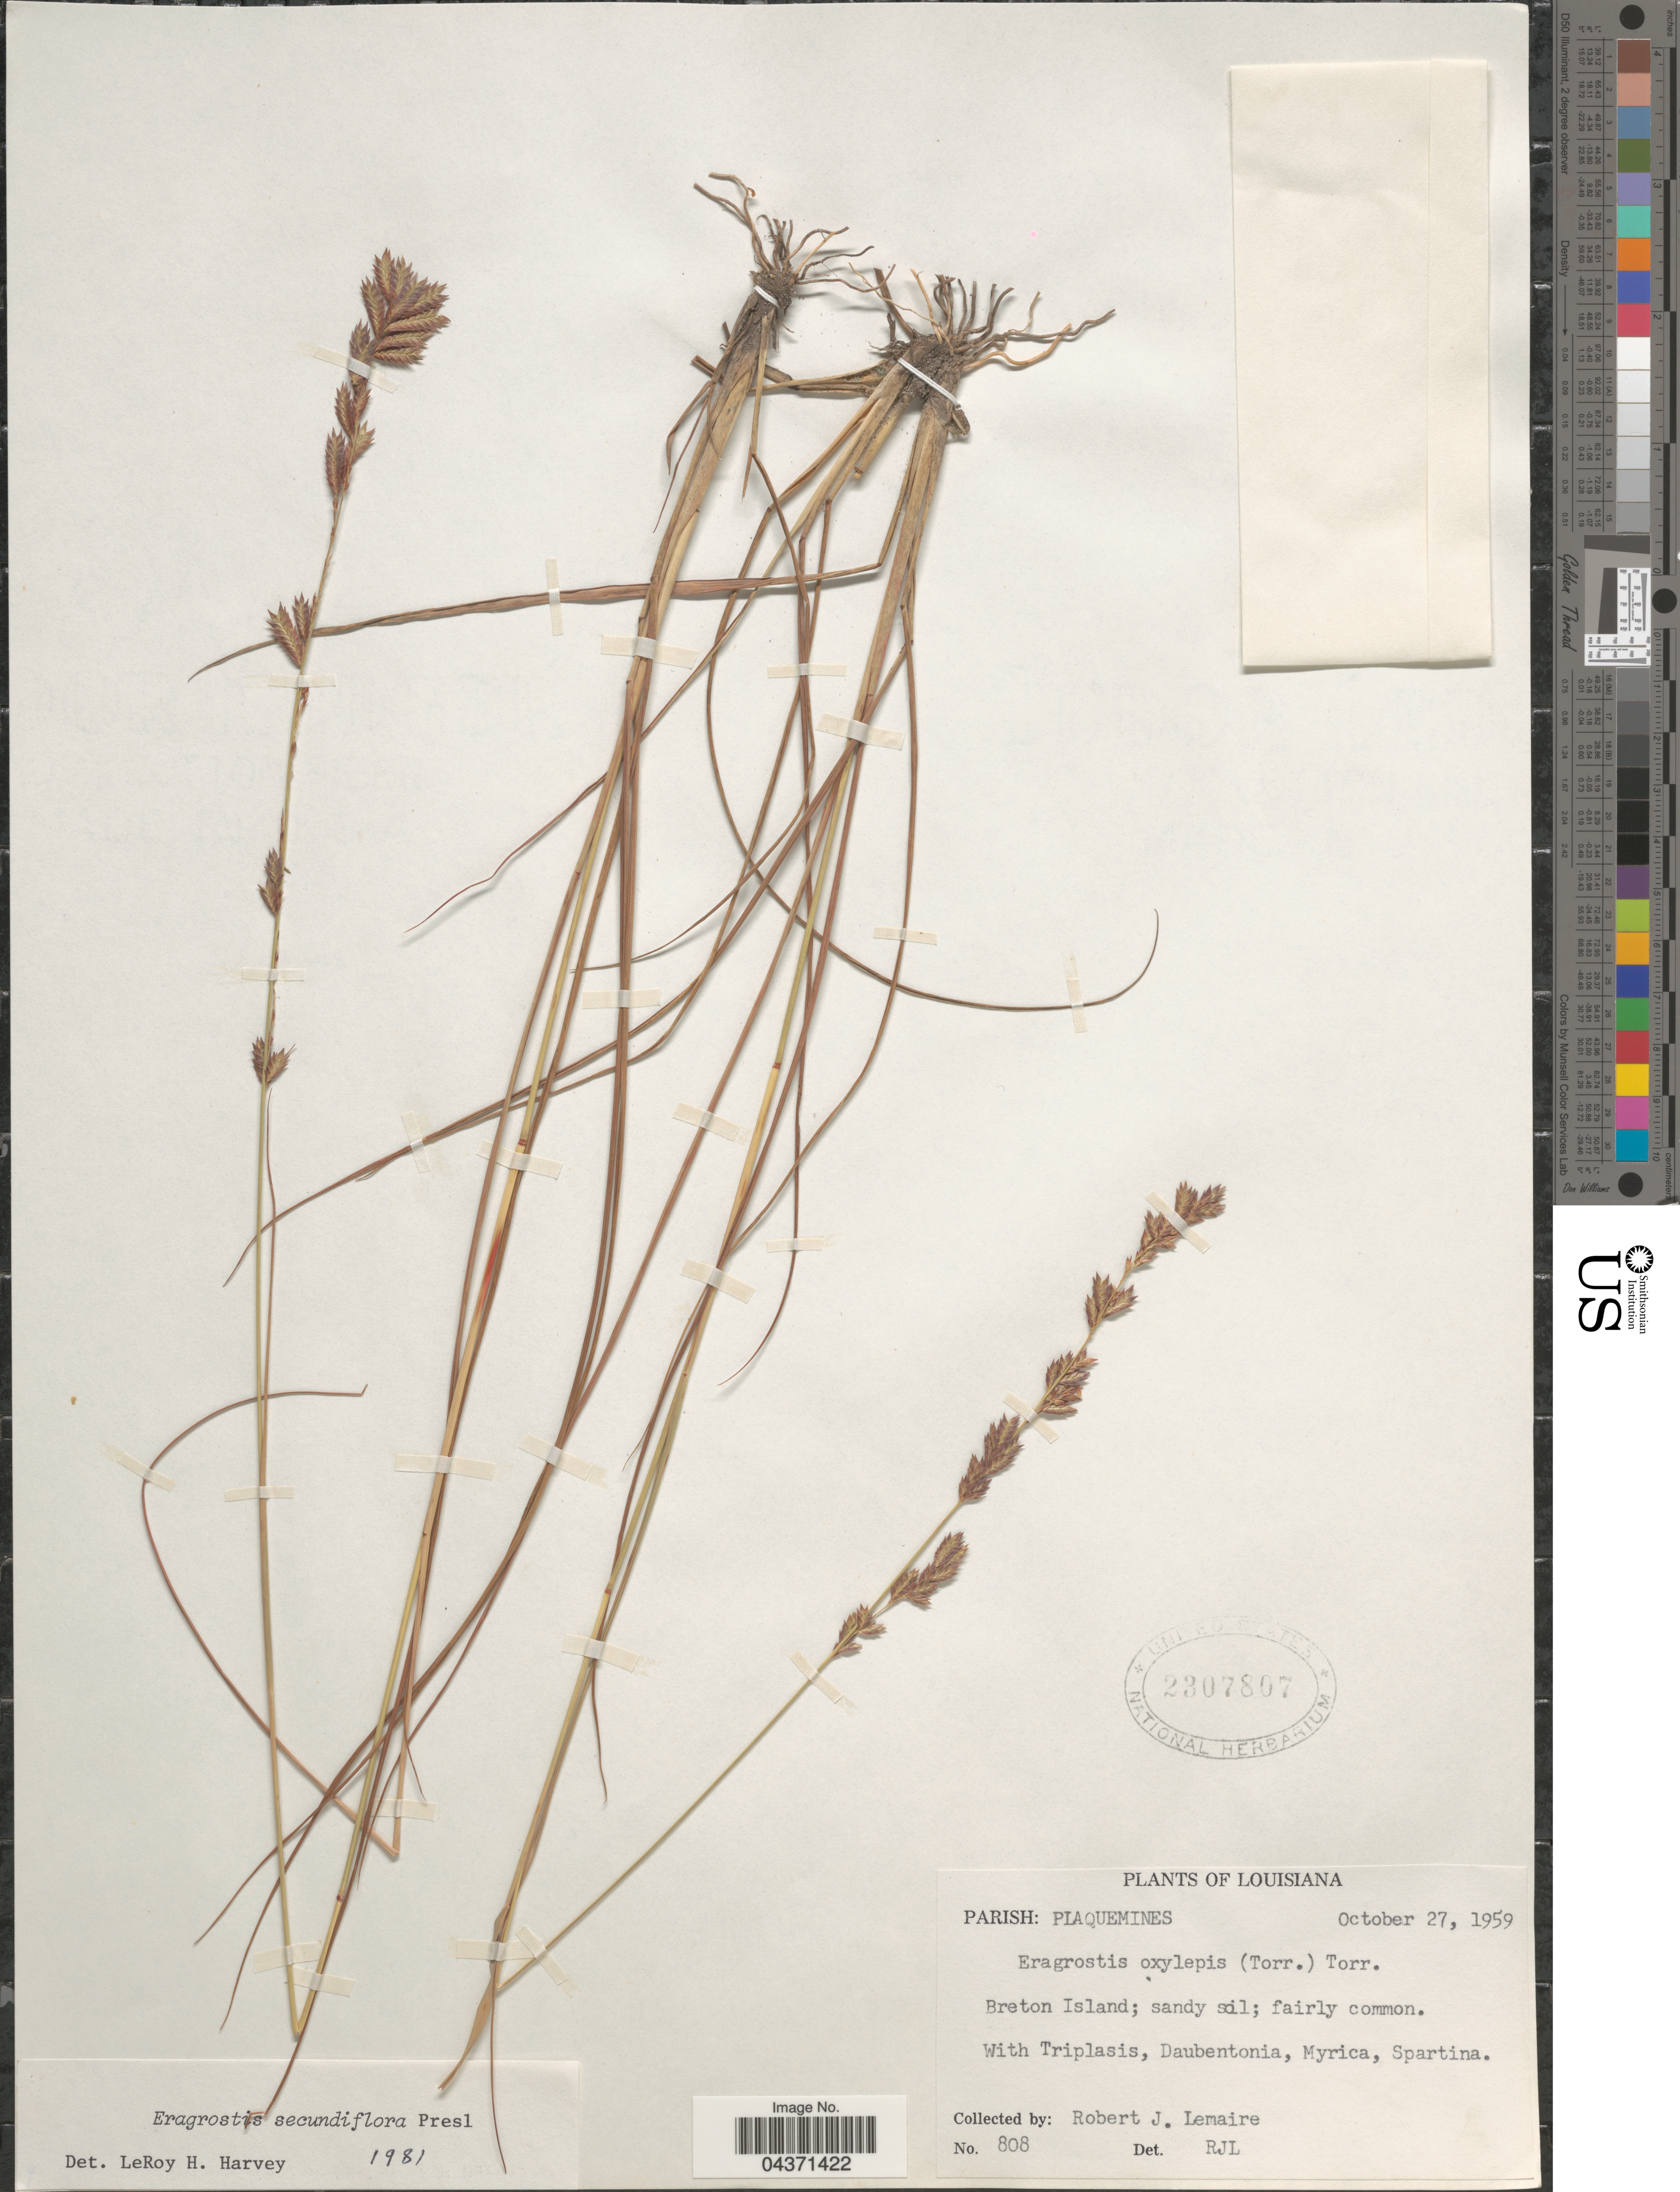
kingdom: Plantae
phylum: Tracheophyta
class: Liliopsida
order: Poales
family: Poaceae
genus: Eragrostis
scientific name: Eragrostis secundiflora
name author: J. Presl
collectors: R. J. Lemaire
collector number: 808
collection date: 1959-10-27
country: United States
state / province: Louisiana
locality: Parish: Plaquemines. Breton Island.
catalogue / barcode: US 2307807